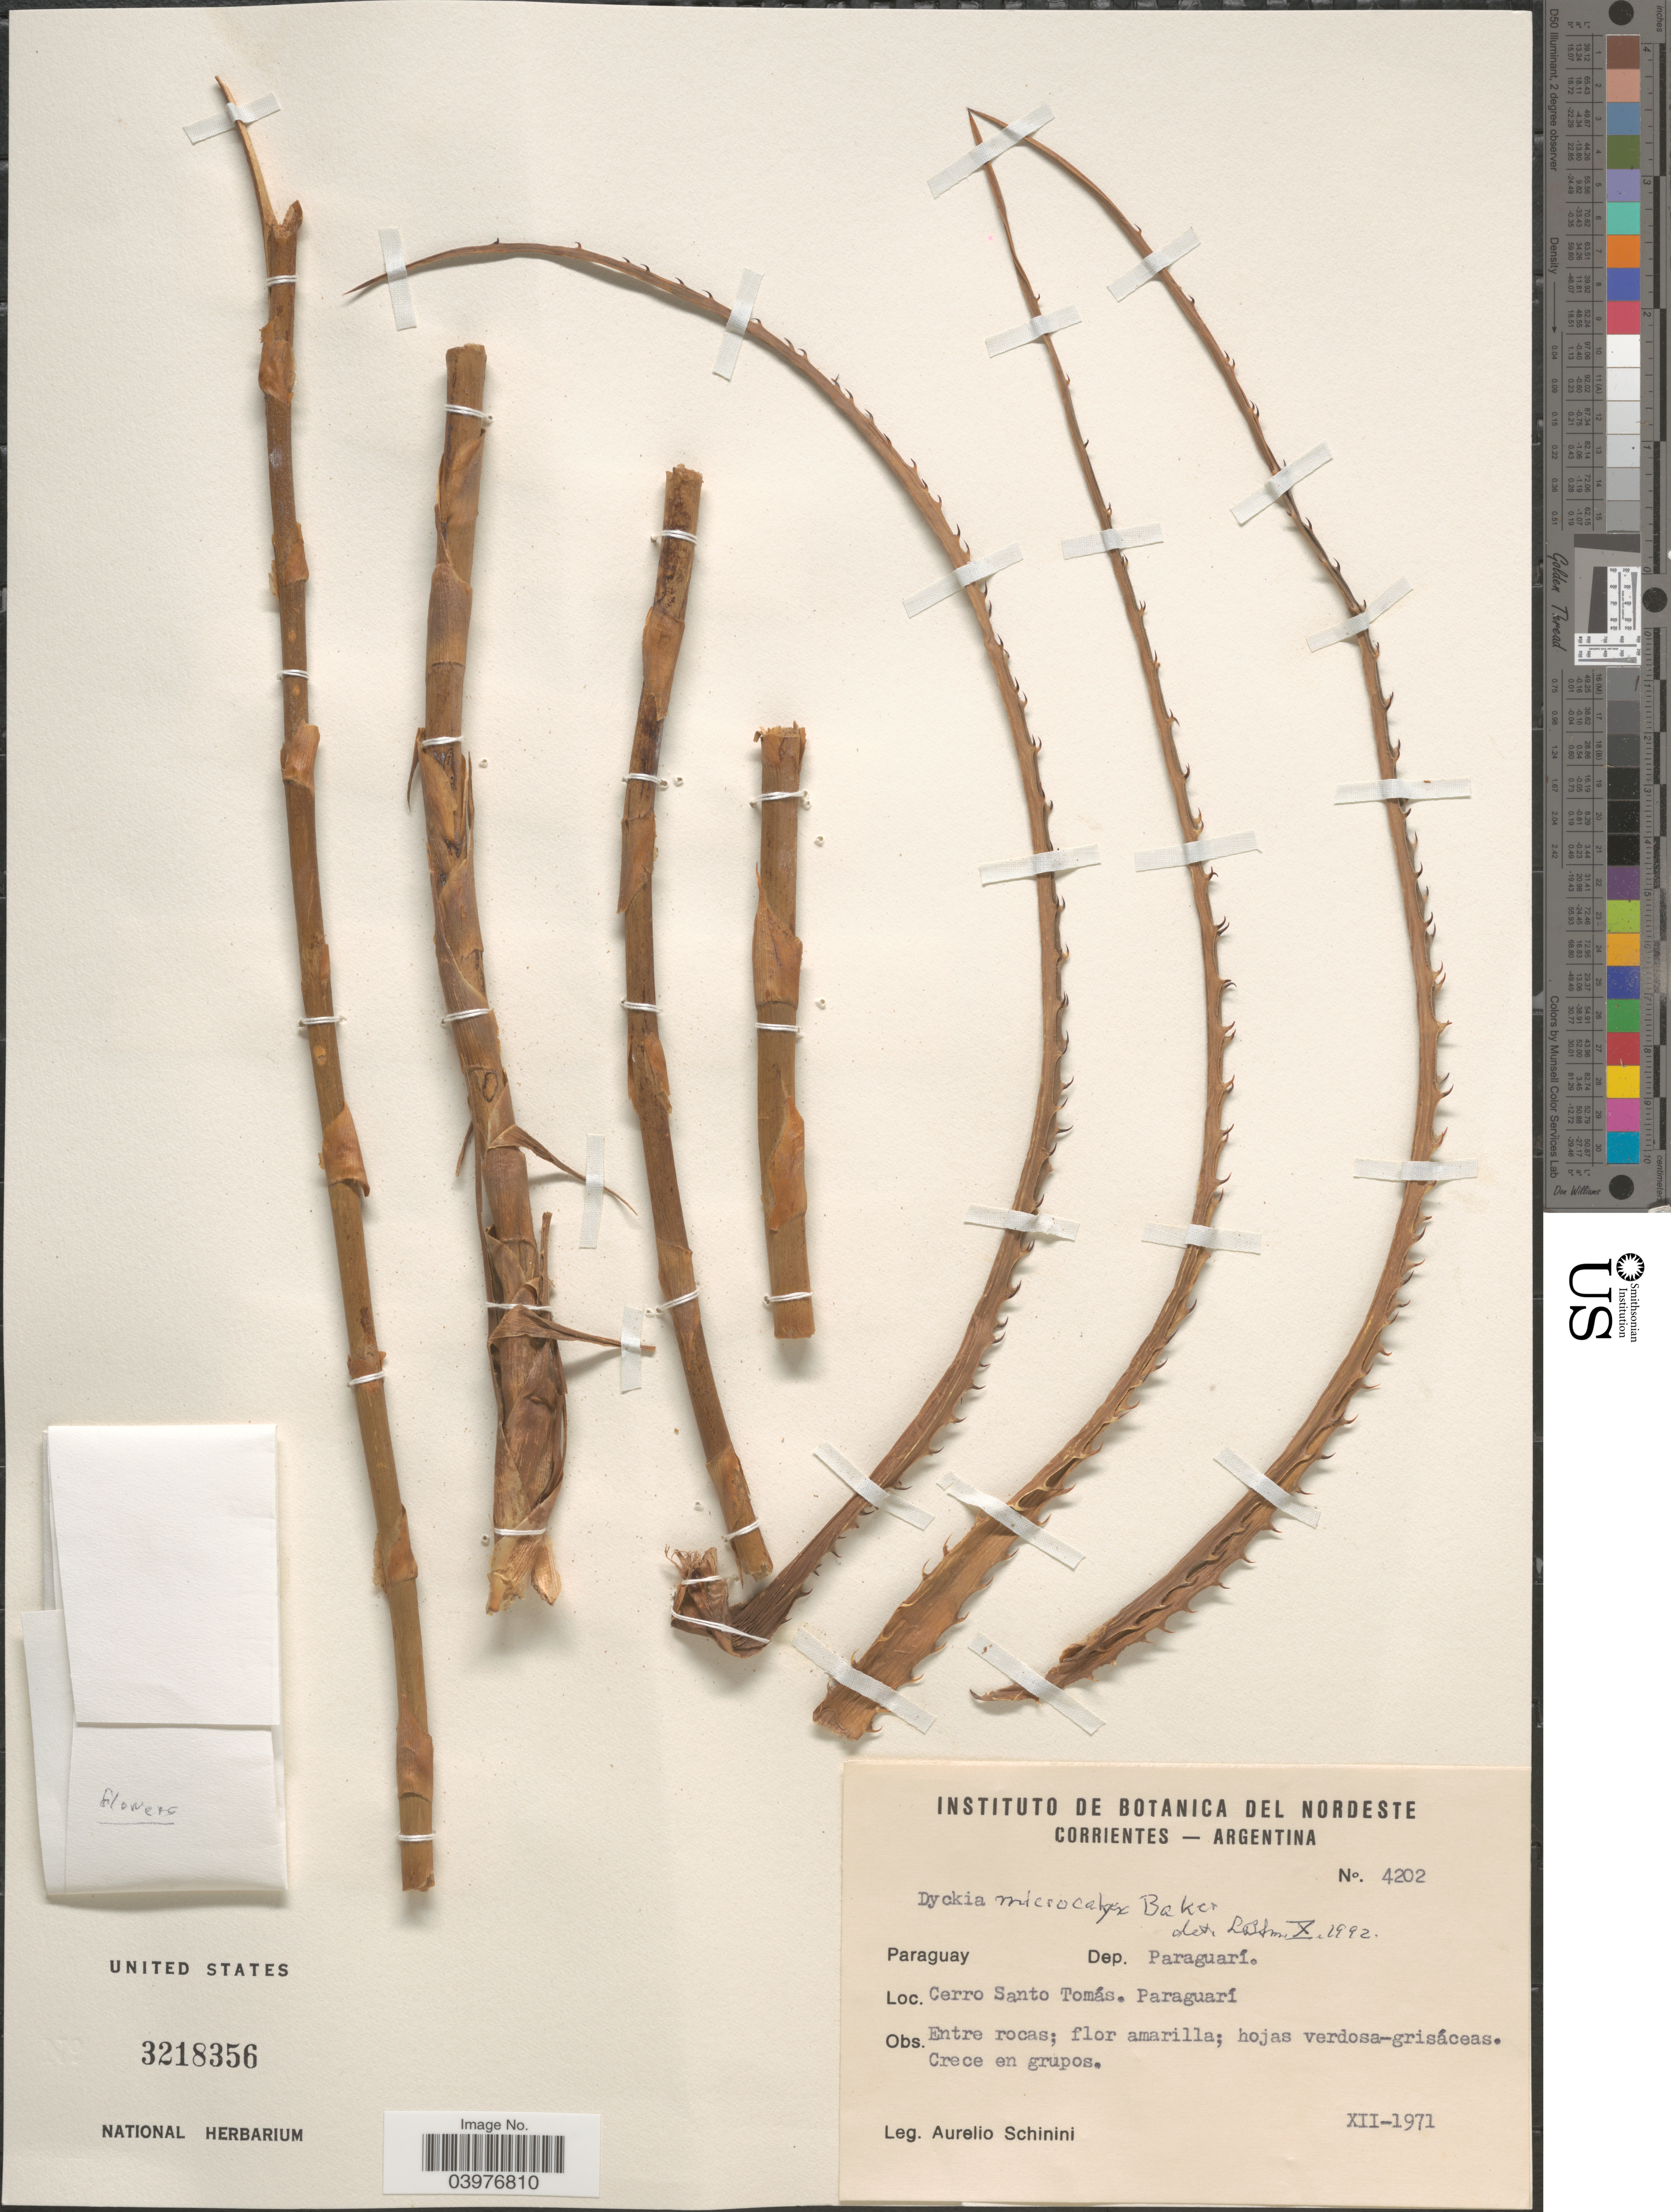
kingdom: Plantae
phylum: Tracheophyta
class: Liliopsida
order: Poales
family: Bromeliaceae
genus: Dyckia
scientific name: Dyckia microcalyx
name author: Baker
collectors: A. Schinini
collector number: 4202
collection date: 1971-12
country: Paraguay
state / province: Paraguari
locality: Dep. Paraguarí. Cerro Santo Tomás.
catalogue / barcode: US 3218356